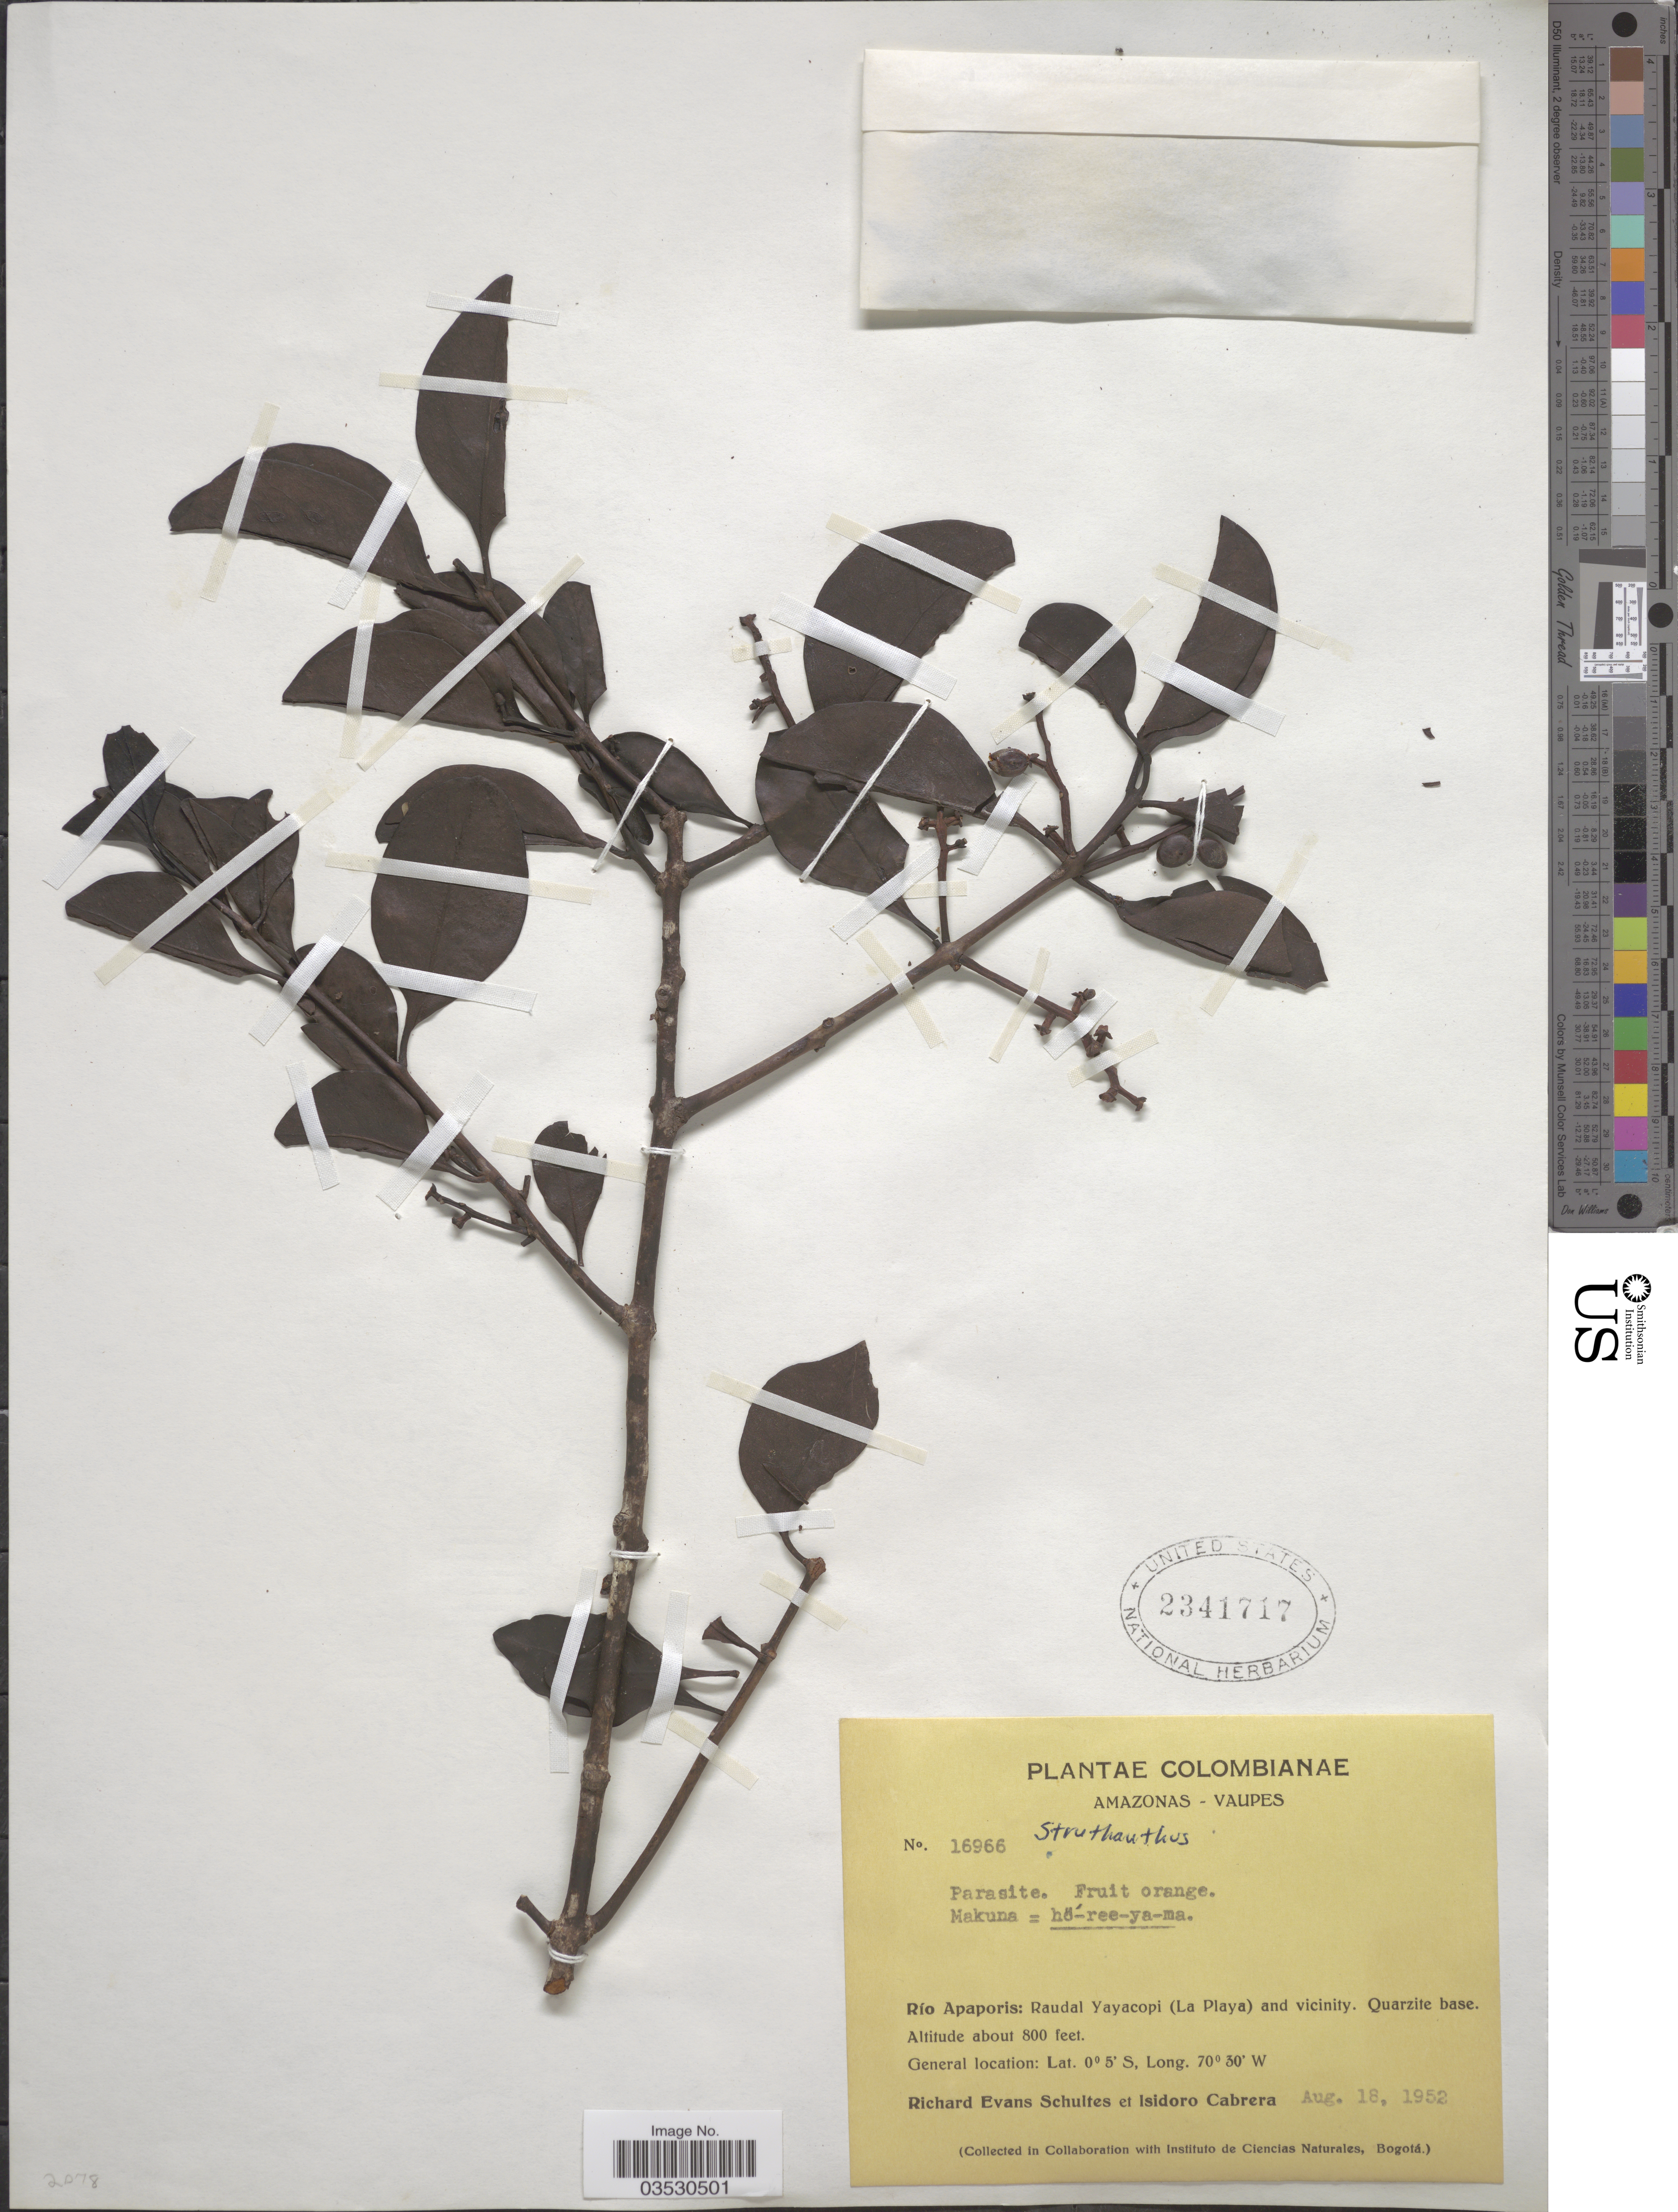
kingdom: Plantae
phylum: Tracheophyta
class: Magnoliopsida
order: Santalales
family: Loranthaceae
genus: Struthanthus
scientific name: Struthanthus sp.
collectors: R. E. Schultes & I. Cabrera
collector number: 16966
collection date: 1952-08-18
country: Colombia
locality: Amazonas - Vaupes. Río Apaporis: Raudal Yayacopi (La Playa) and vicinity.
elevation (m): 244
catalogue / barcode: US 2341717